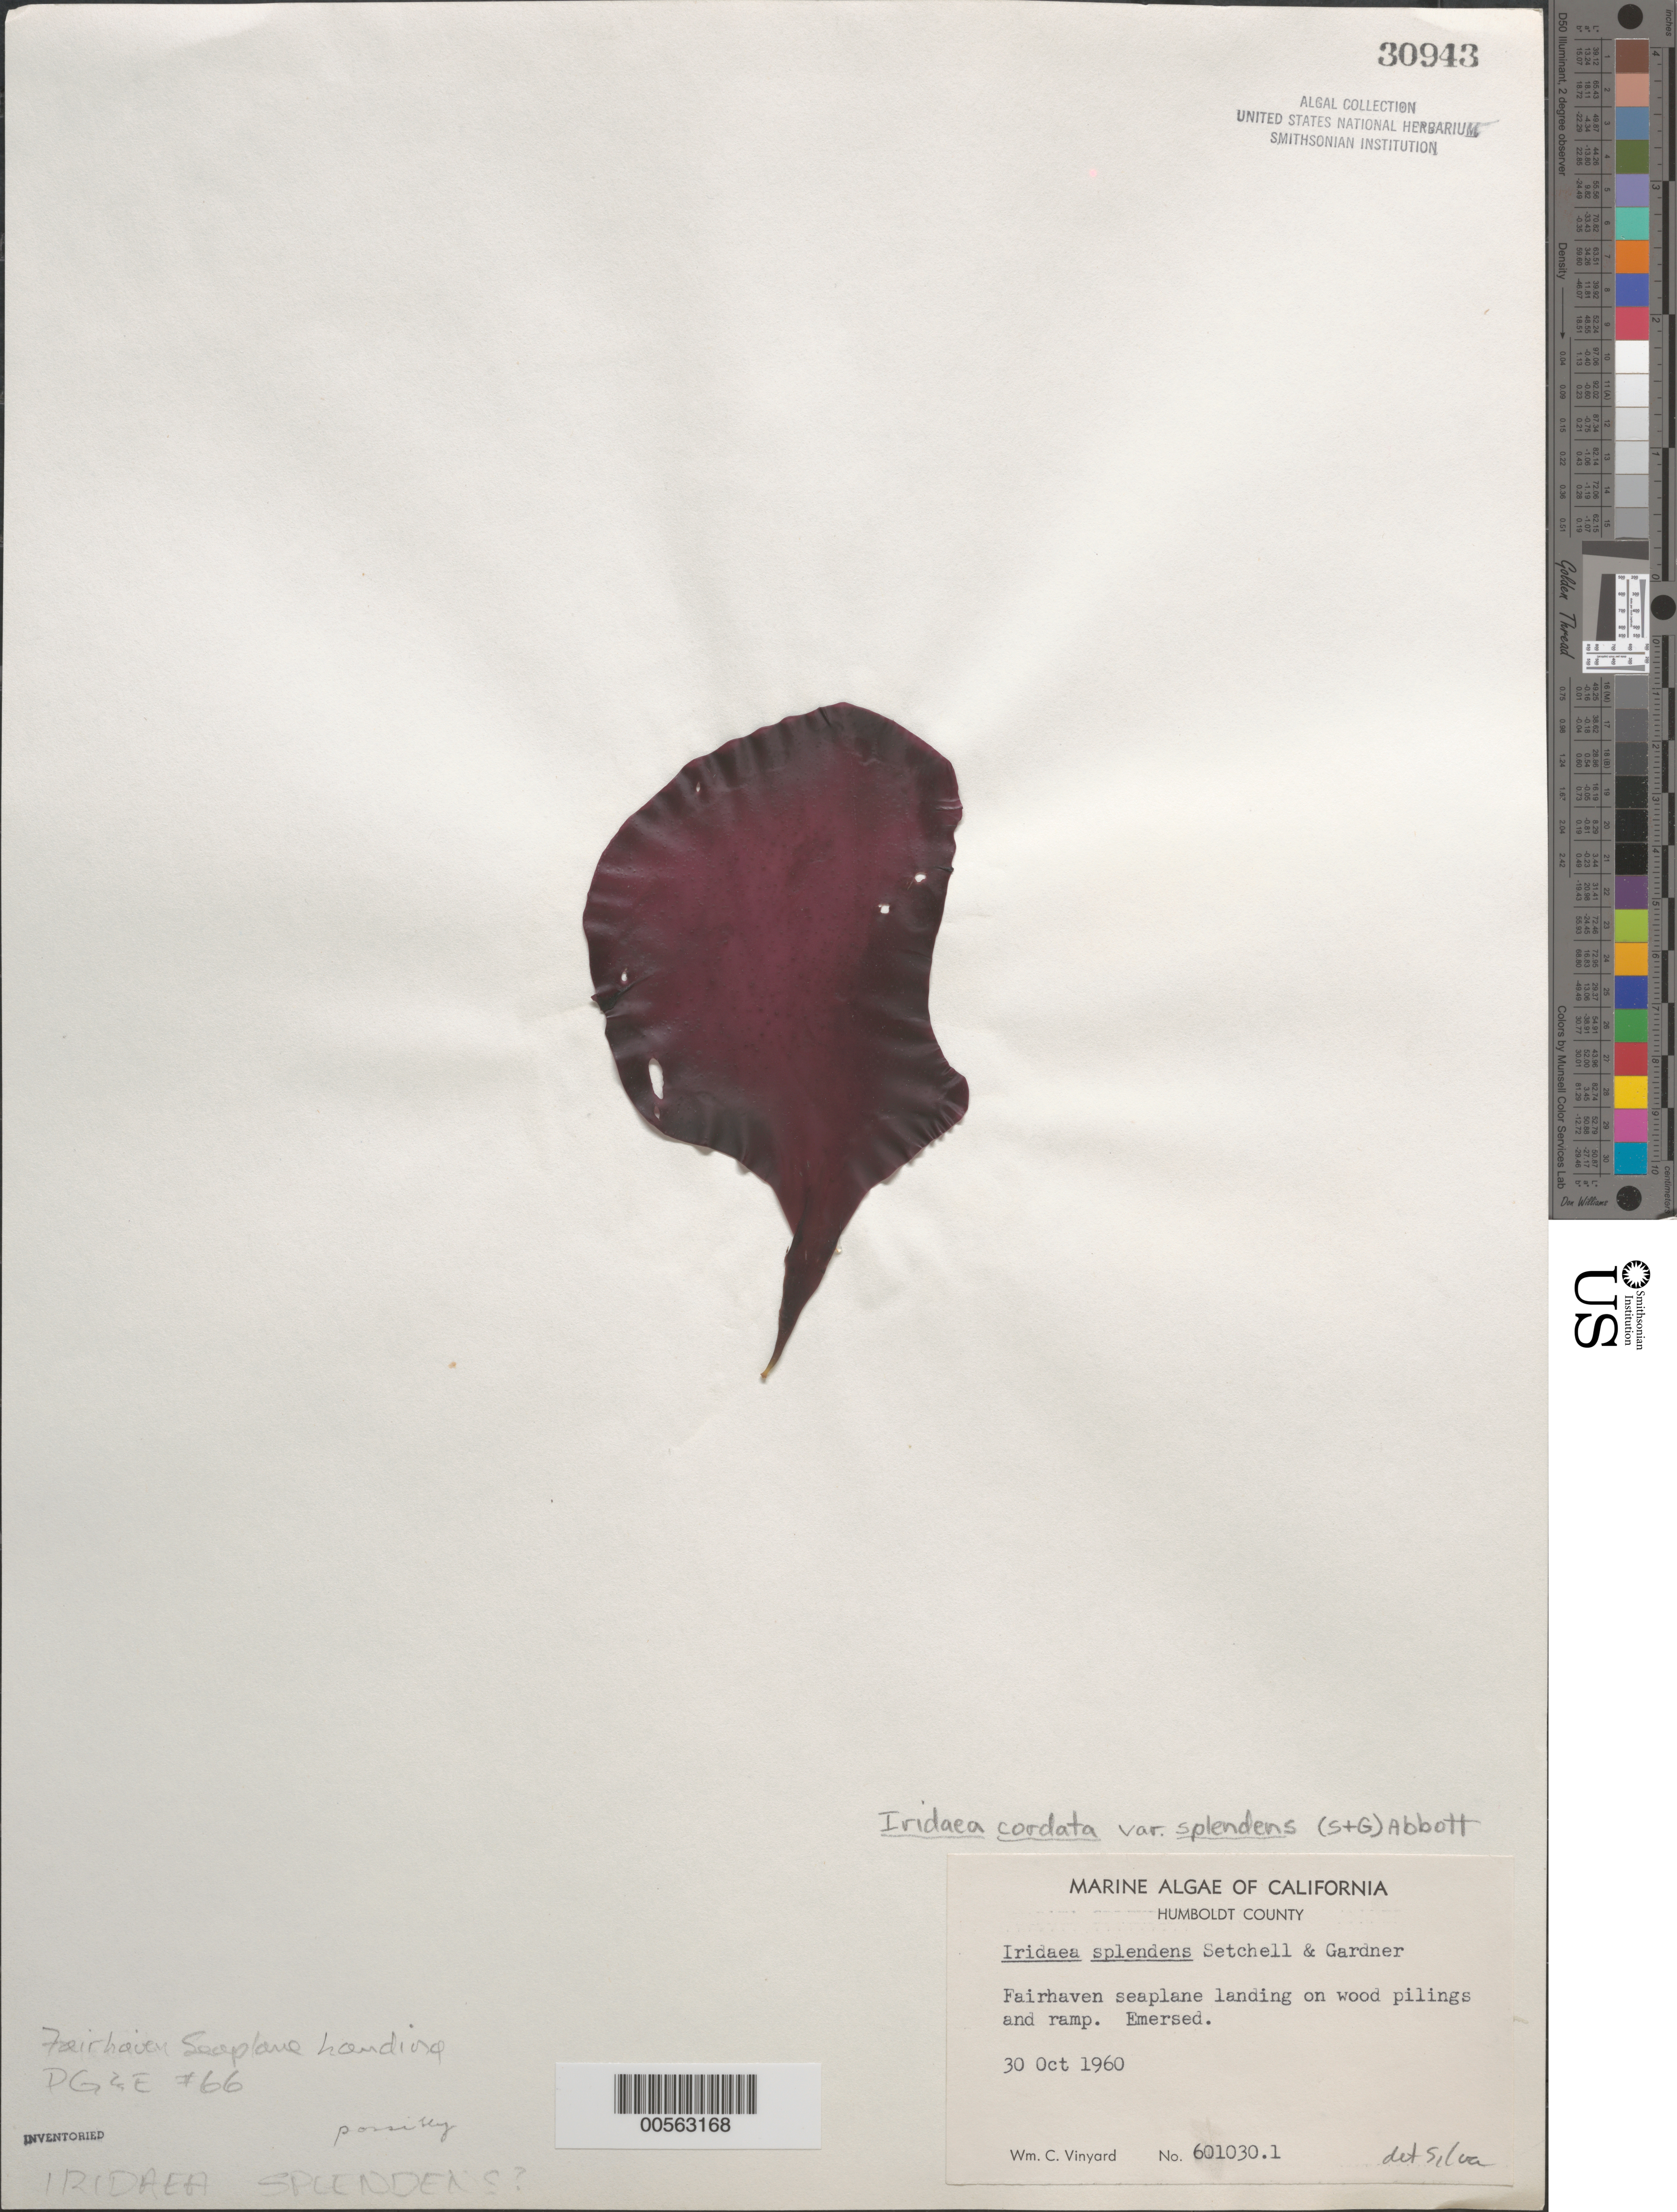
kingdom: Plantae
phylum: Rhodophyta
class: Florideophyceae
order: Gigartinales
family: Gigartinaceae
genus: Iridaea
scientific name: Iridaea cordata var. splendens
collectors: W. Vineyard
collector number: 601030.1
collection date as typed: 30 Oct 1960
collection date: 1960-10-30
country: United States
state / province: California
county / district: Humboldt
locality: Fairhaven seaplane ramp, Humboldt Bay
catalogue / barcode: US 30943